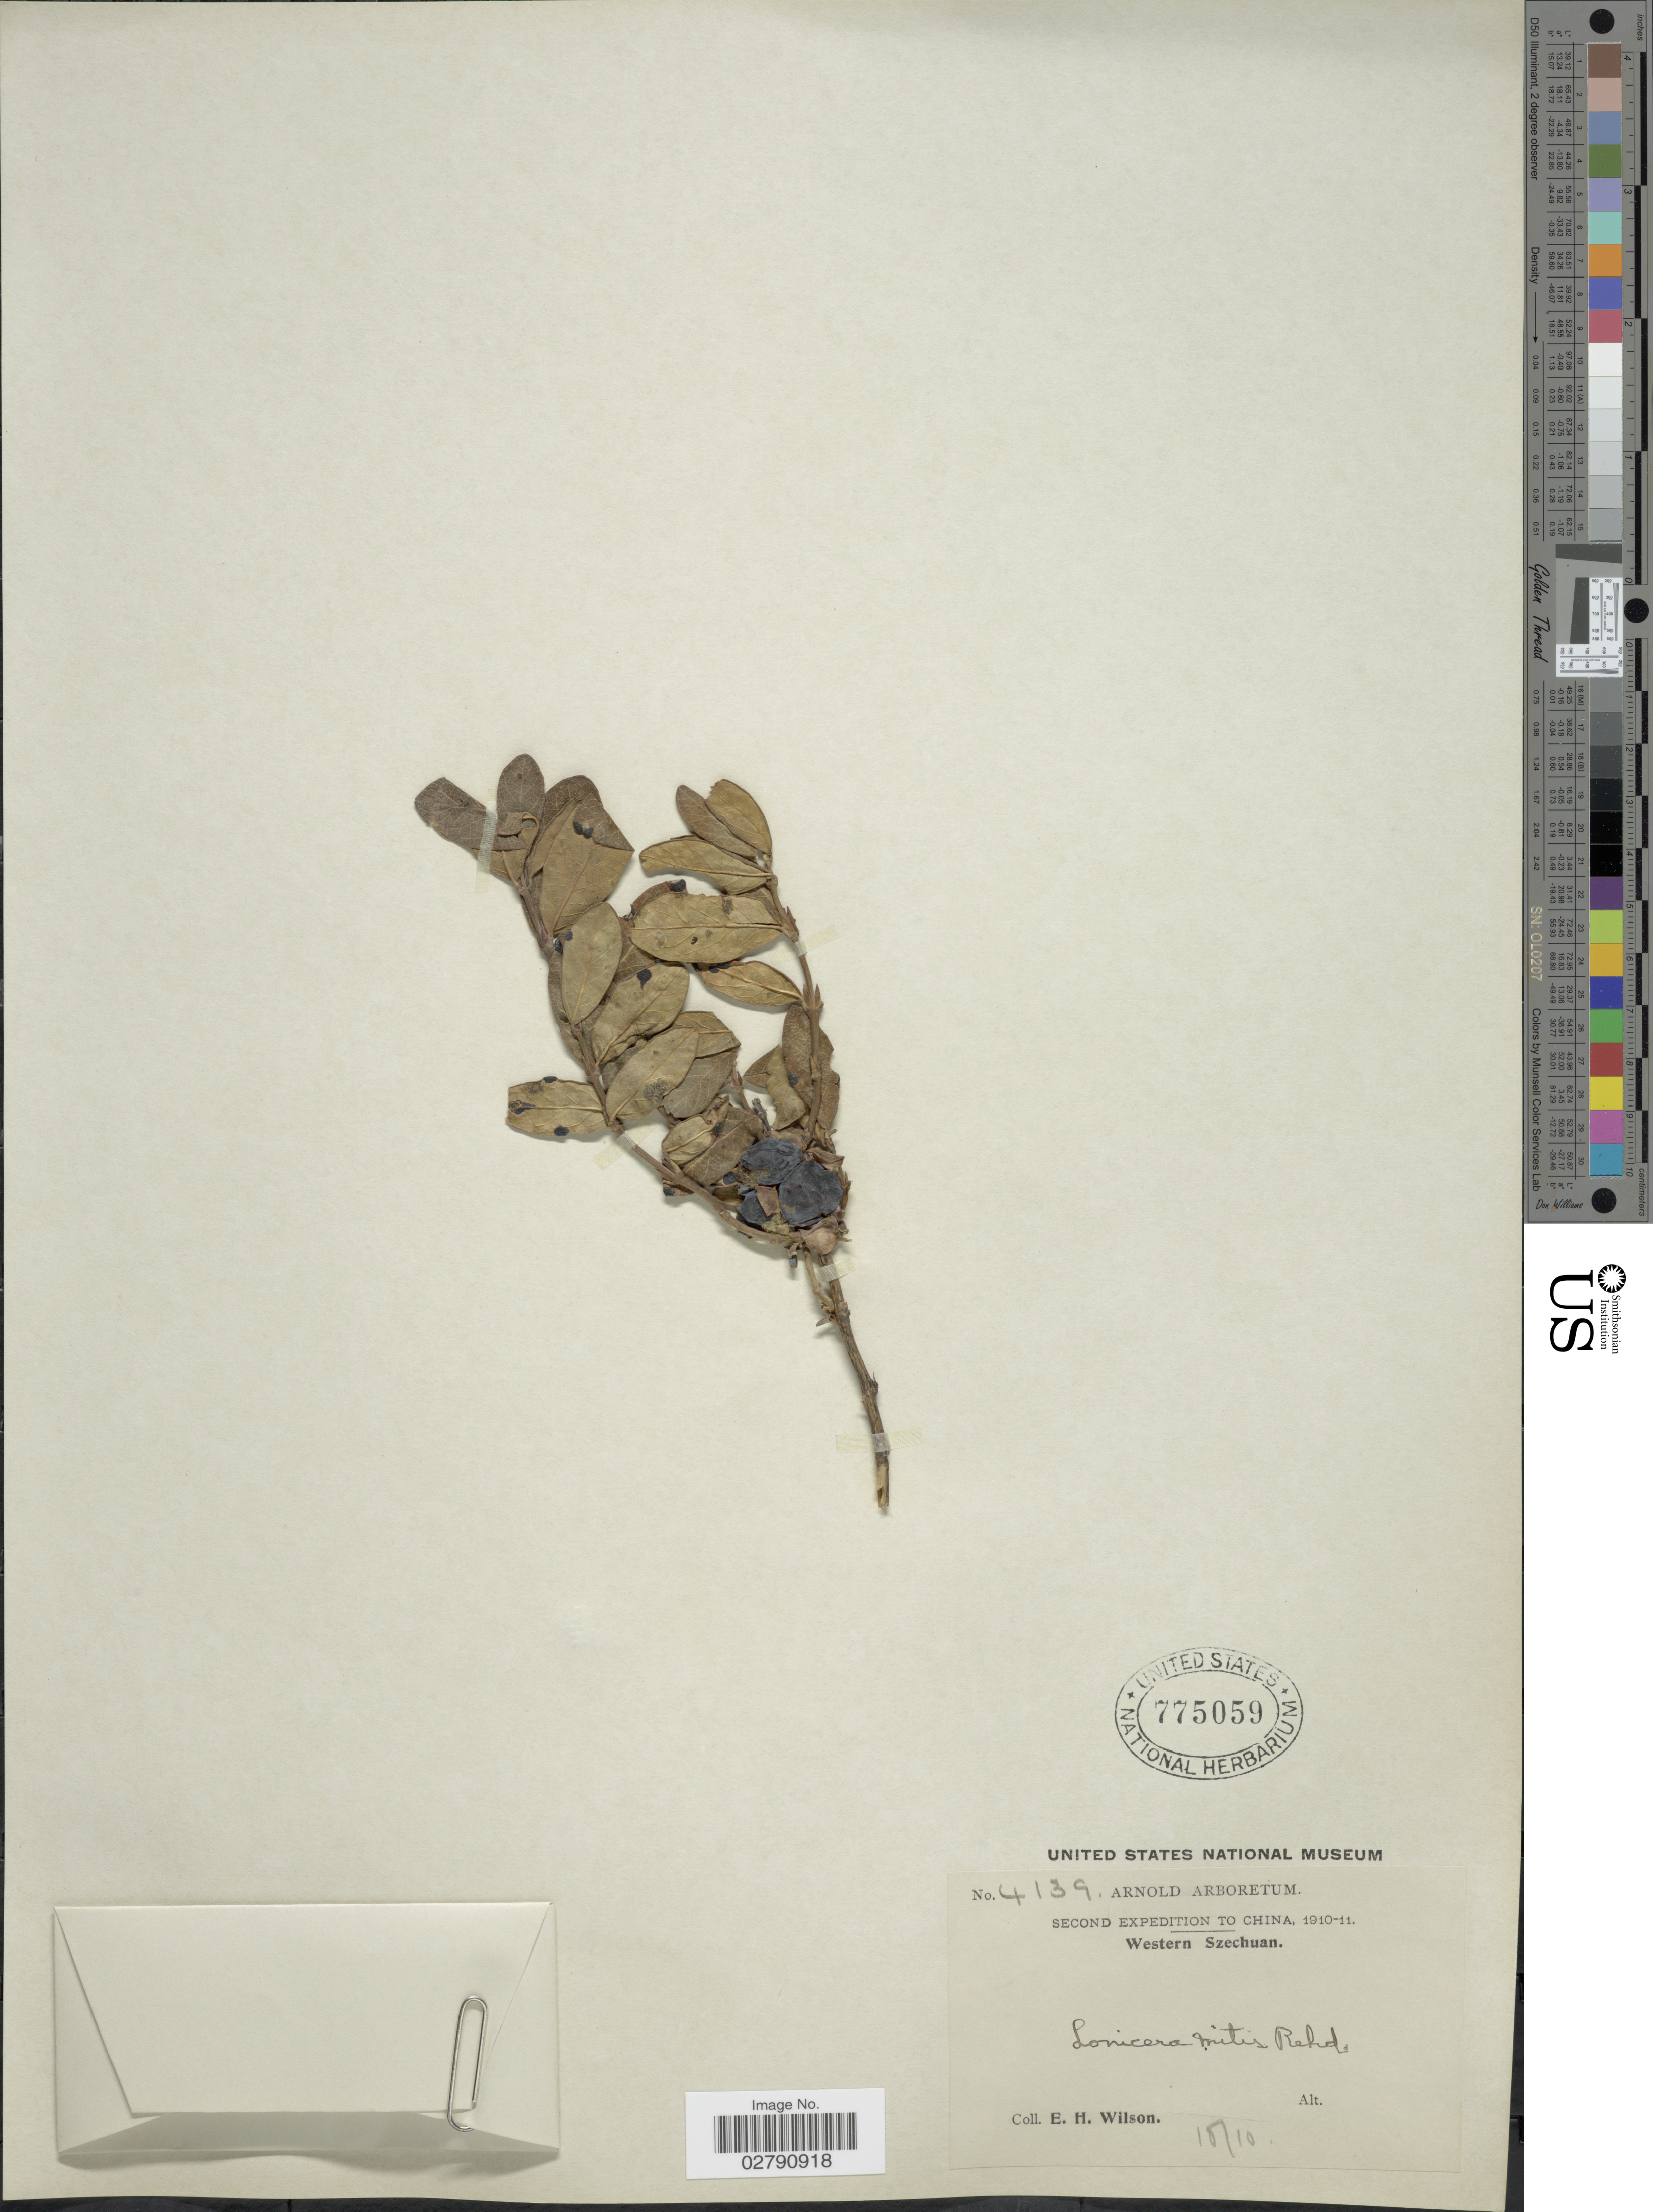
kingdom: Plantae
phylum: Tracheophyta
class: Magnoliopsida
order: Dipsacales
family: Caprifoliaceae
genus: Lonicera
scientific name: Lonicera mitis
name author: Rehder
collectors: E. Wilson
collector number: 4139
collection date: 1910-10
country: China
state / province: Sichuan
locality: Western Szechuan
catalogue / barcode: US 775059